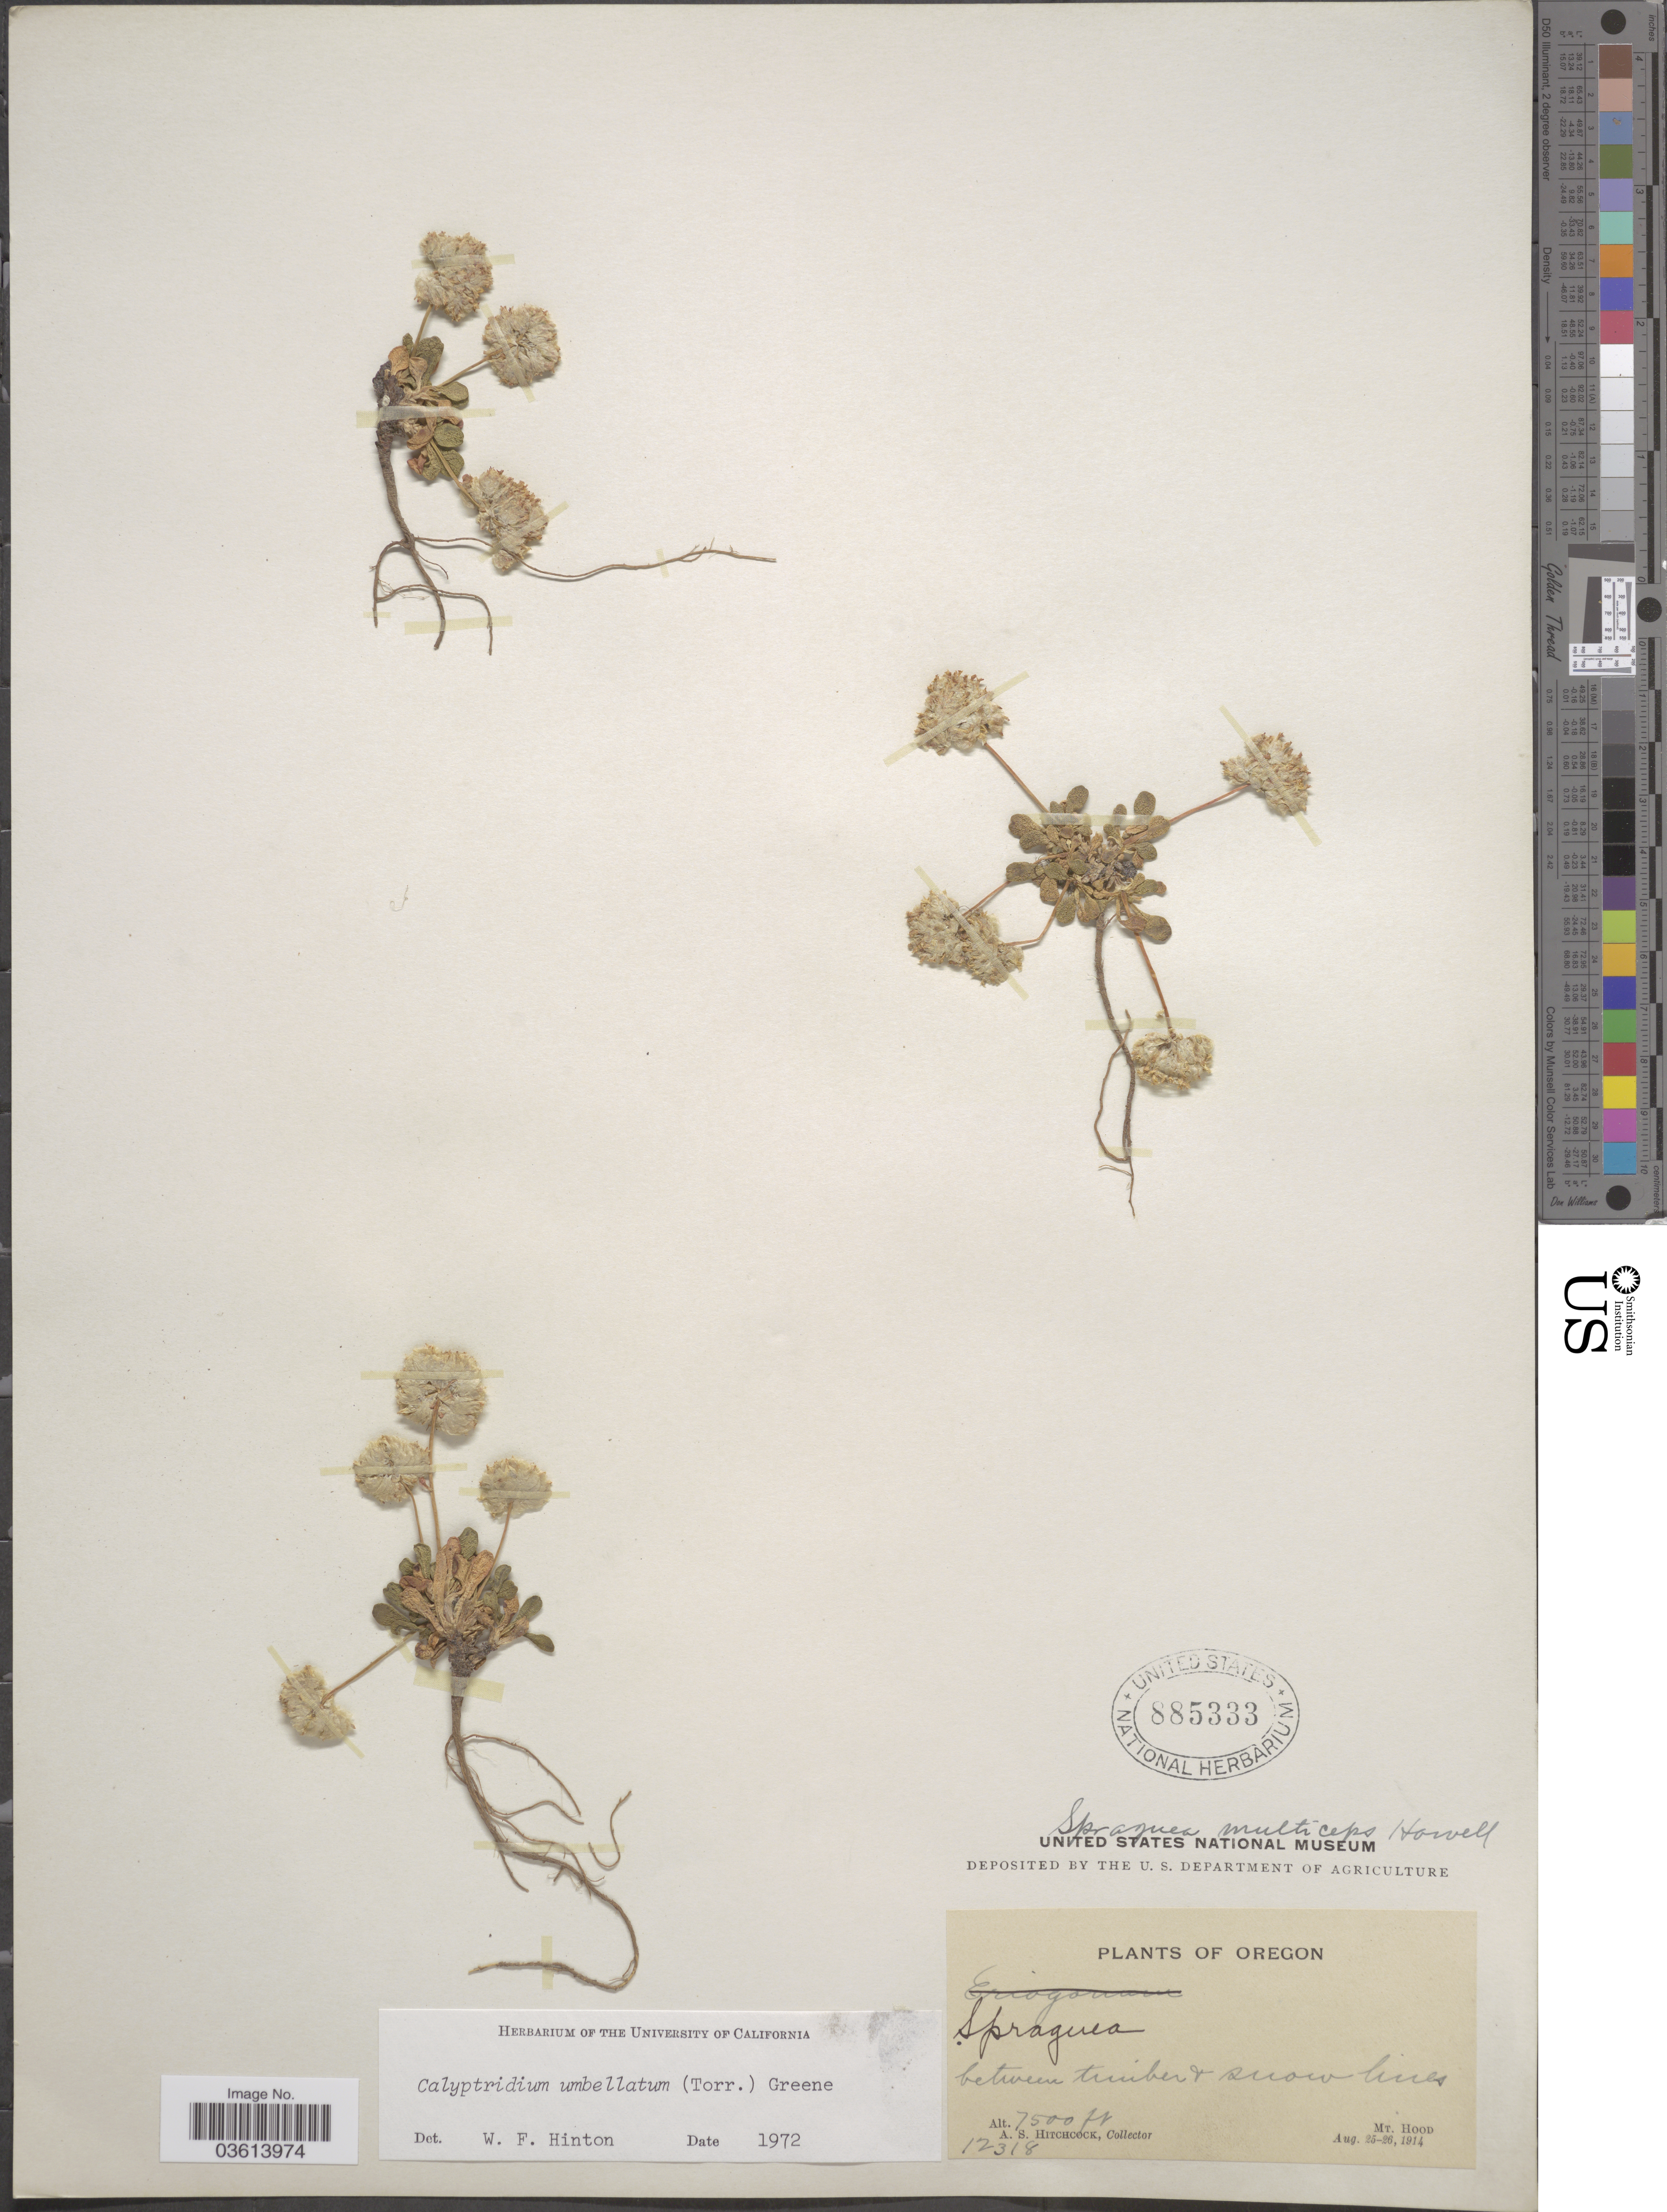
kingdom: Plantae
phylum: Tracheophyta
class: Magnoliopsida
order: Caryophyllales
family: Montiaceae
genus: Calyptridium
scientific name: Calyptridium umbellatum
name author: (Torr.) Greene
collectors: A. S. Hitchcock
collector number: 12318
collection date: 1914-08-25/1914-08-26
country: United States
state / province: Oregon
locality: Between timer & snow lines.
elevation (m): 2286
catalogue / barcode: US 885333